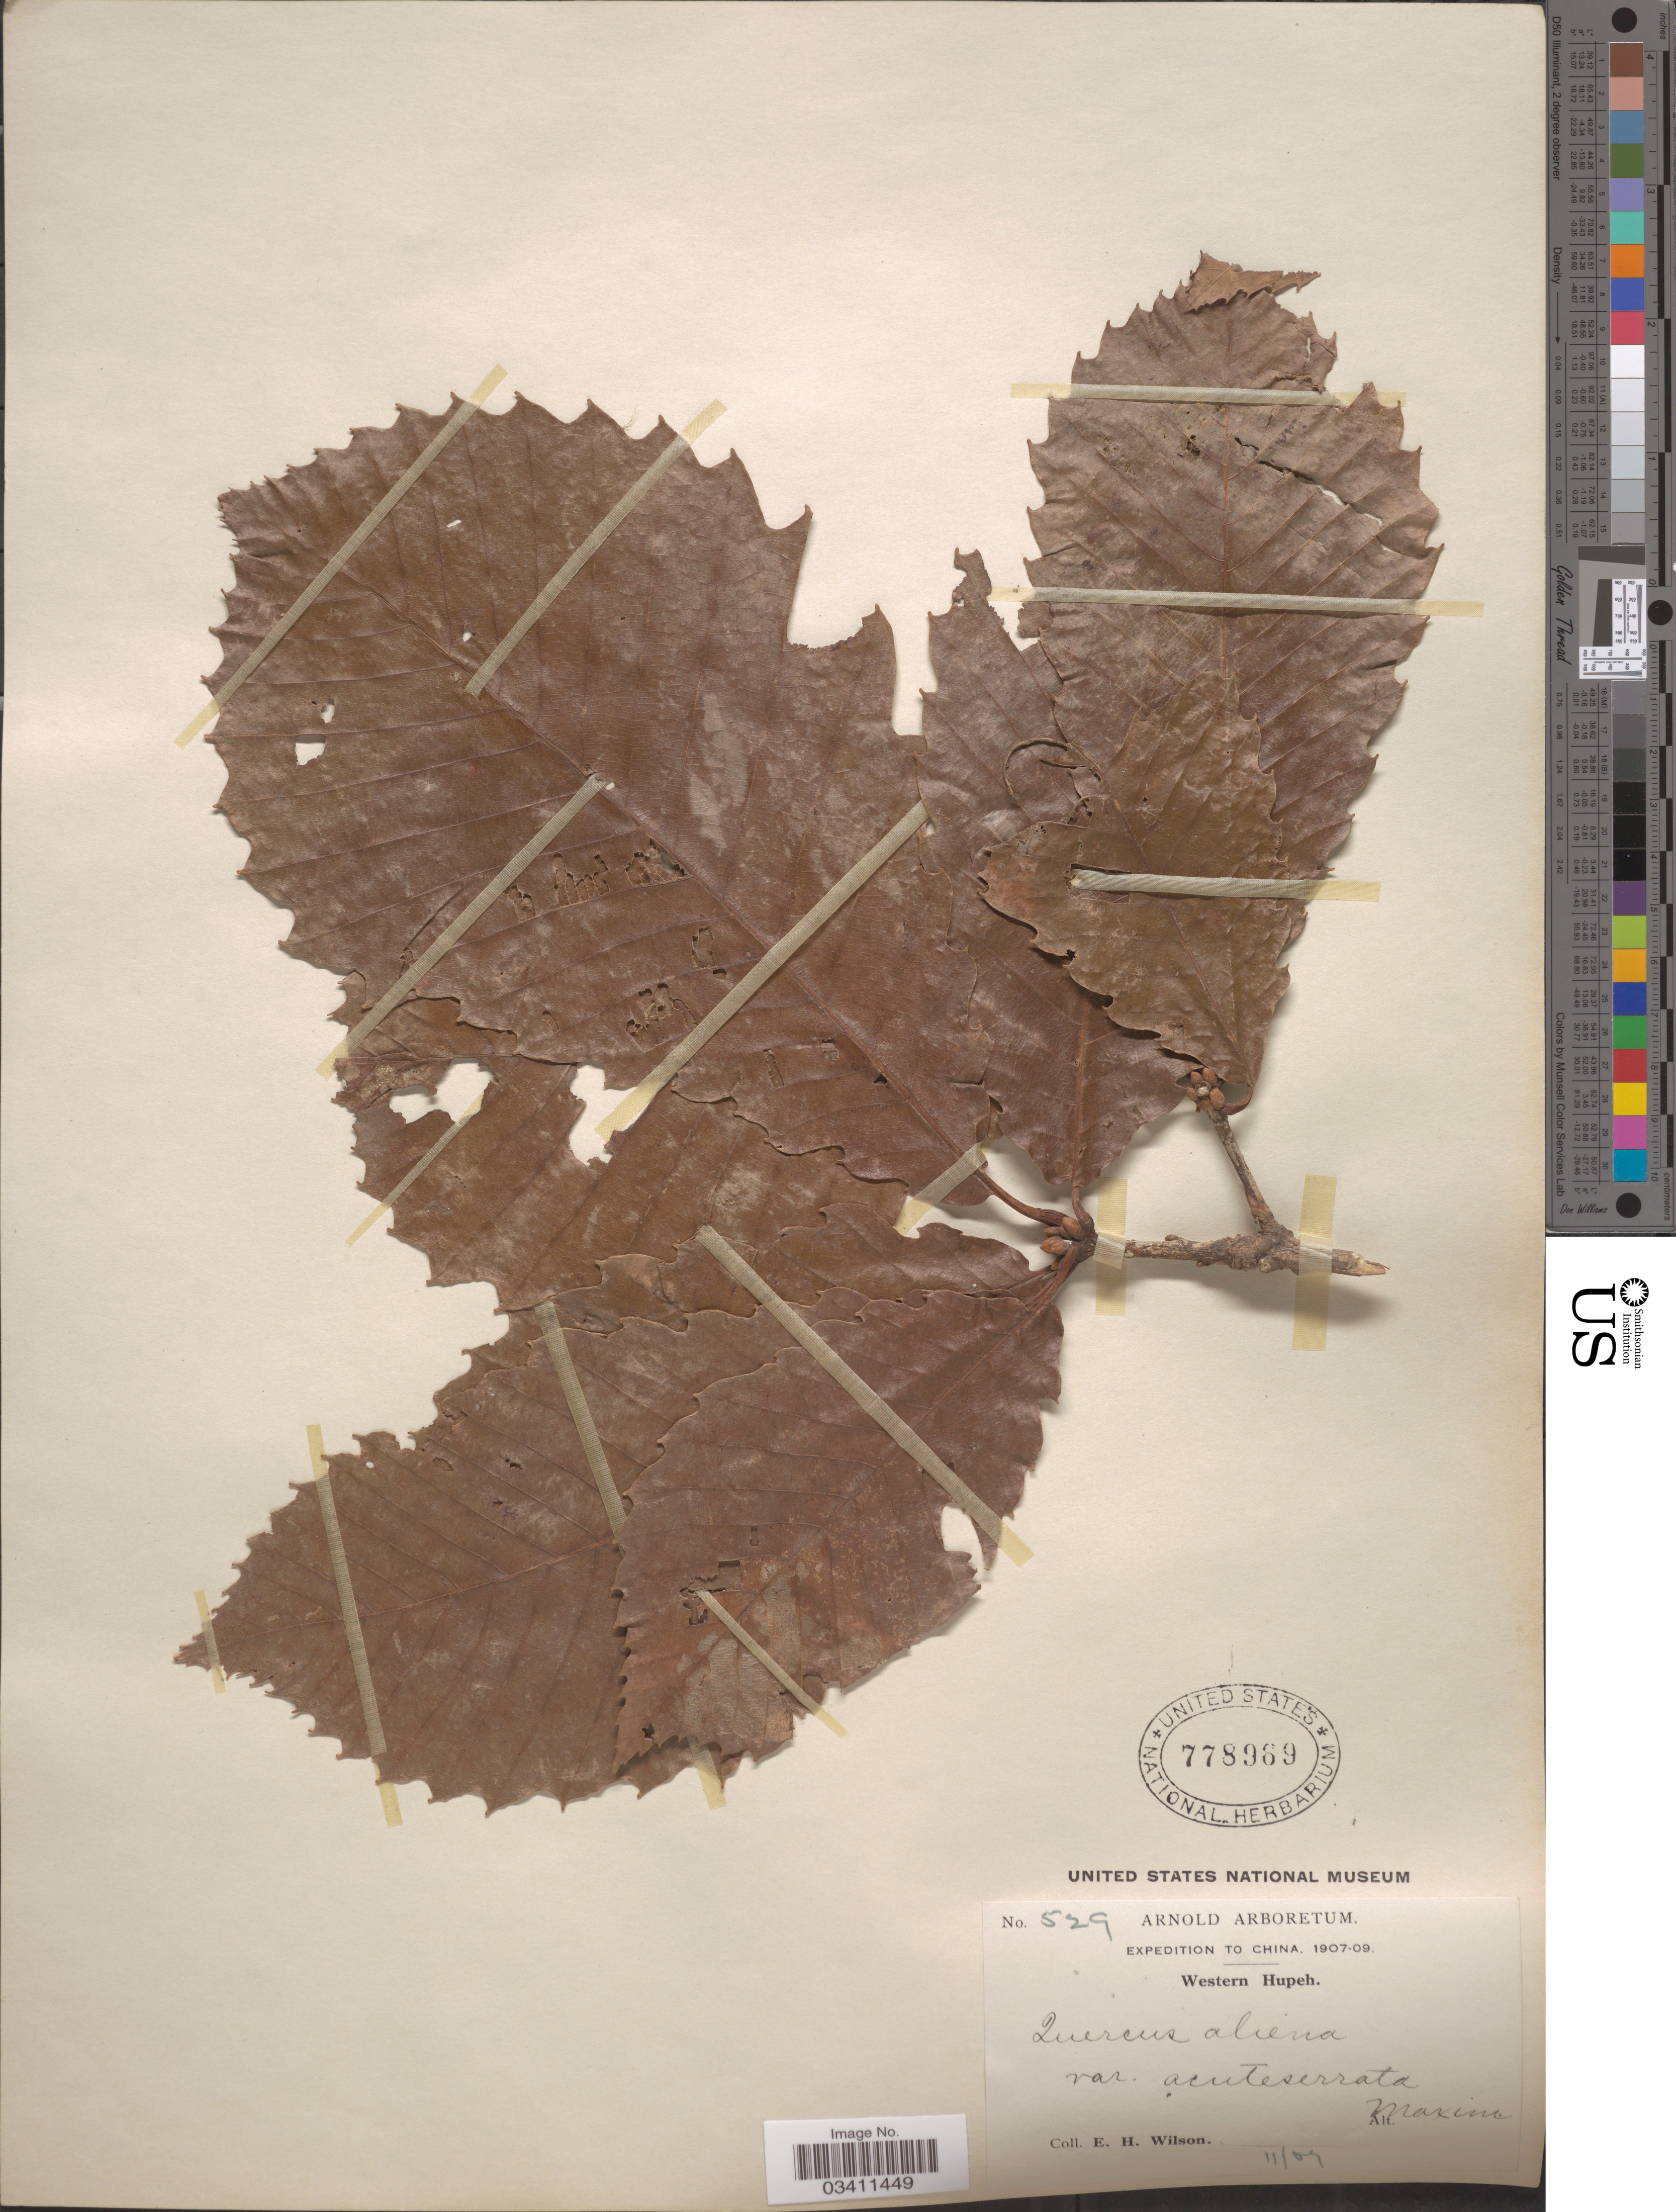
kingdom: Plantae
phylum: Tracheophyta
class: Magnoliopsida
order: Fagales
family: Fagaceae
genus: Quercus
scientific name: Quercus aliena var. acutiserrata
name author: Maxim.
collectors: E. Wilson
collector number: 529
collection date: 1907-11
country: China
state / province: Hubei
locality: Western Hupeh.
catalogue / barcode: US 778969